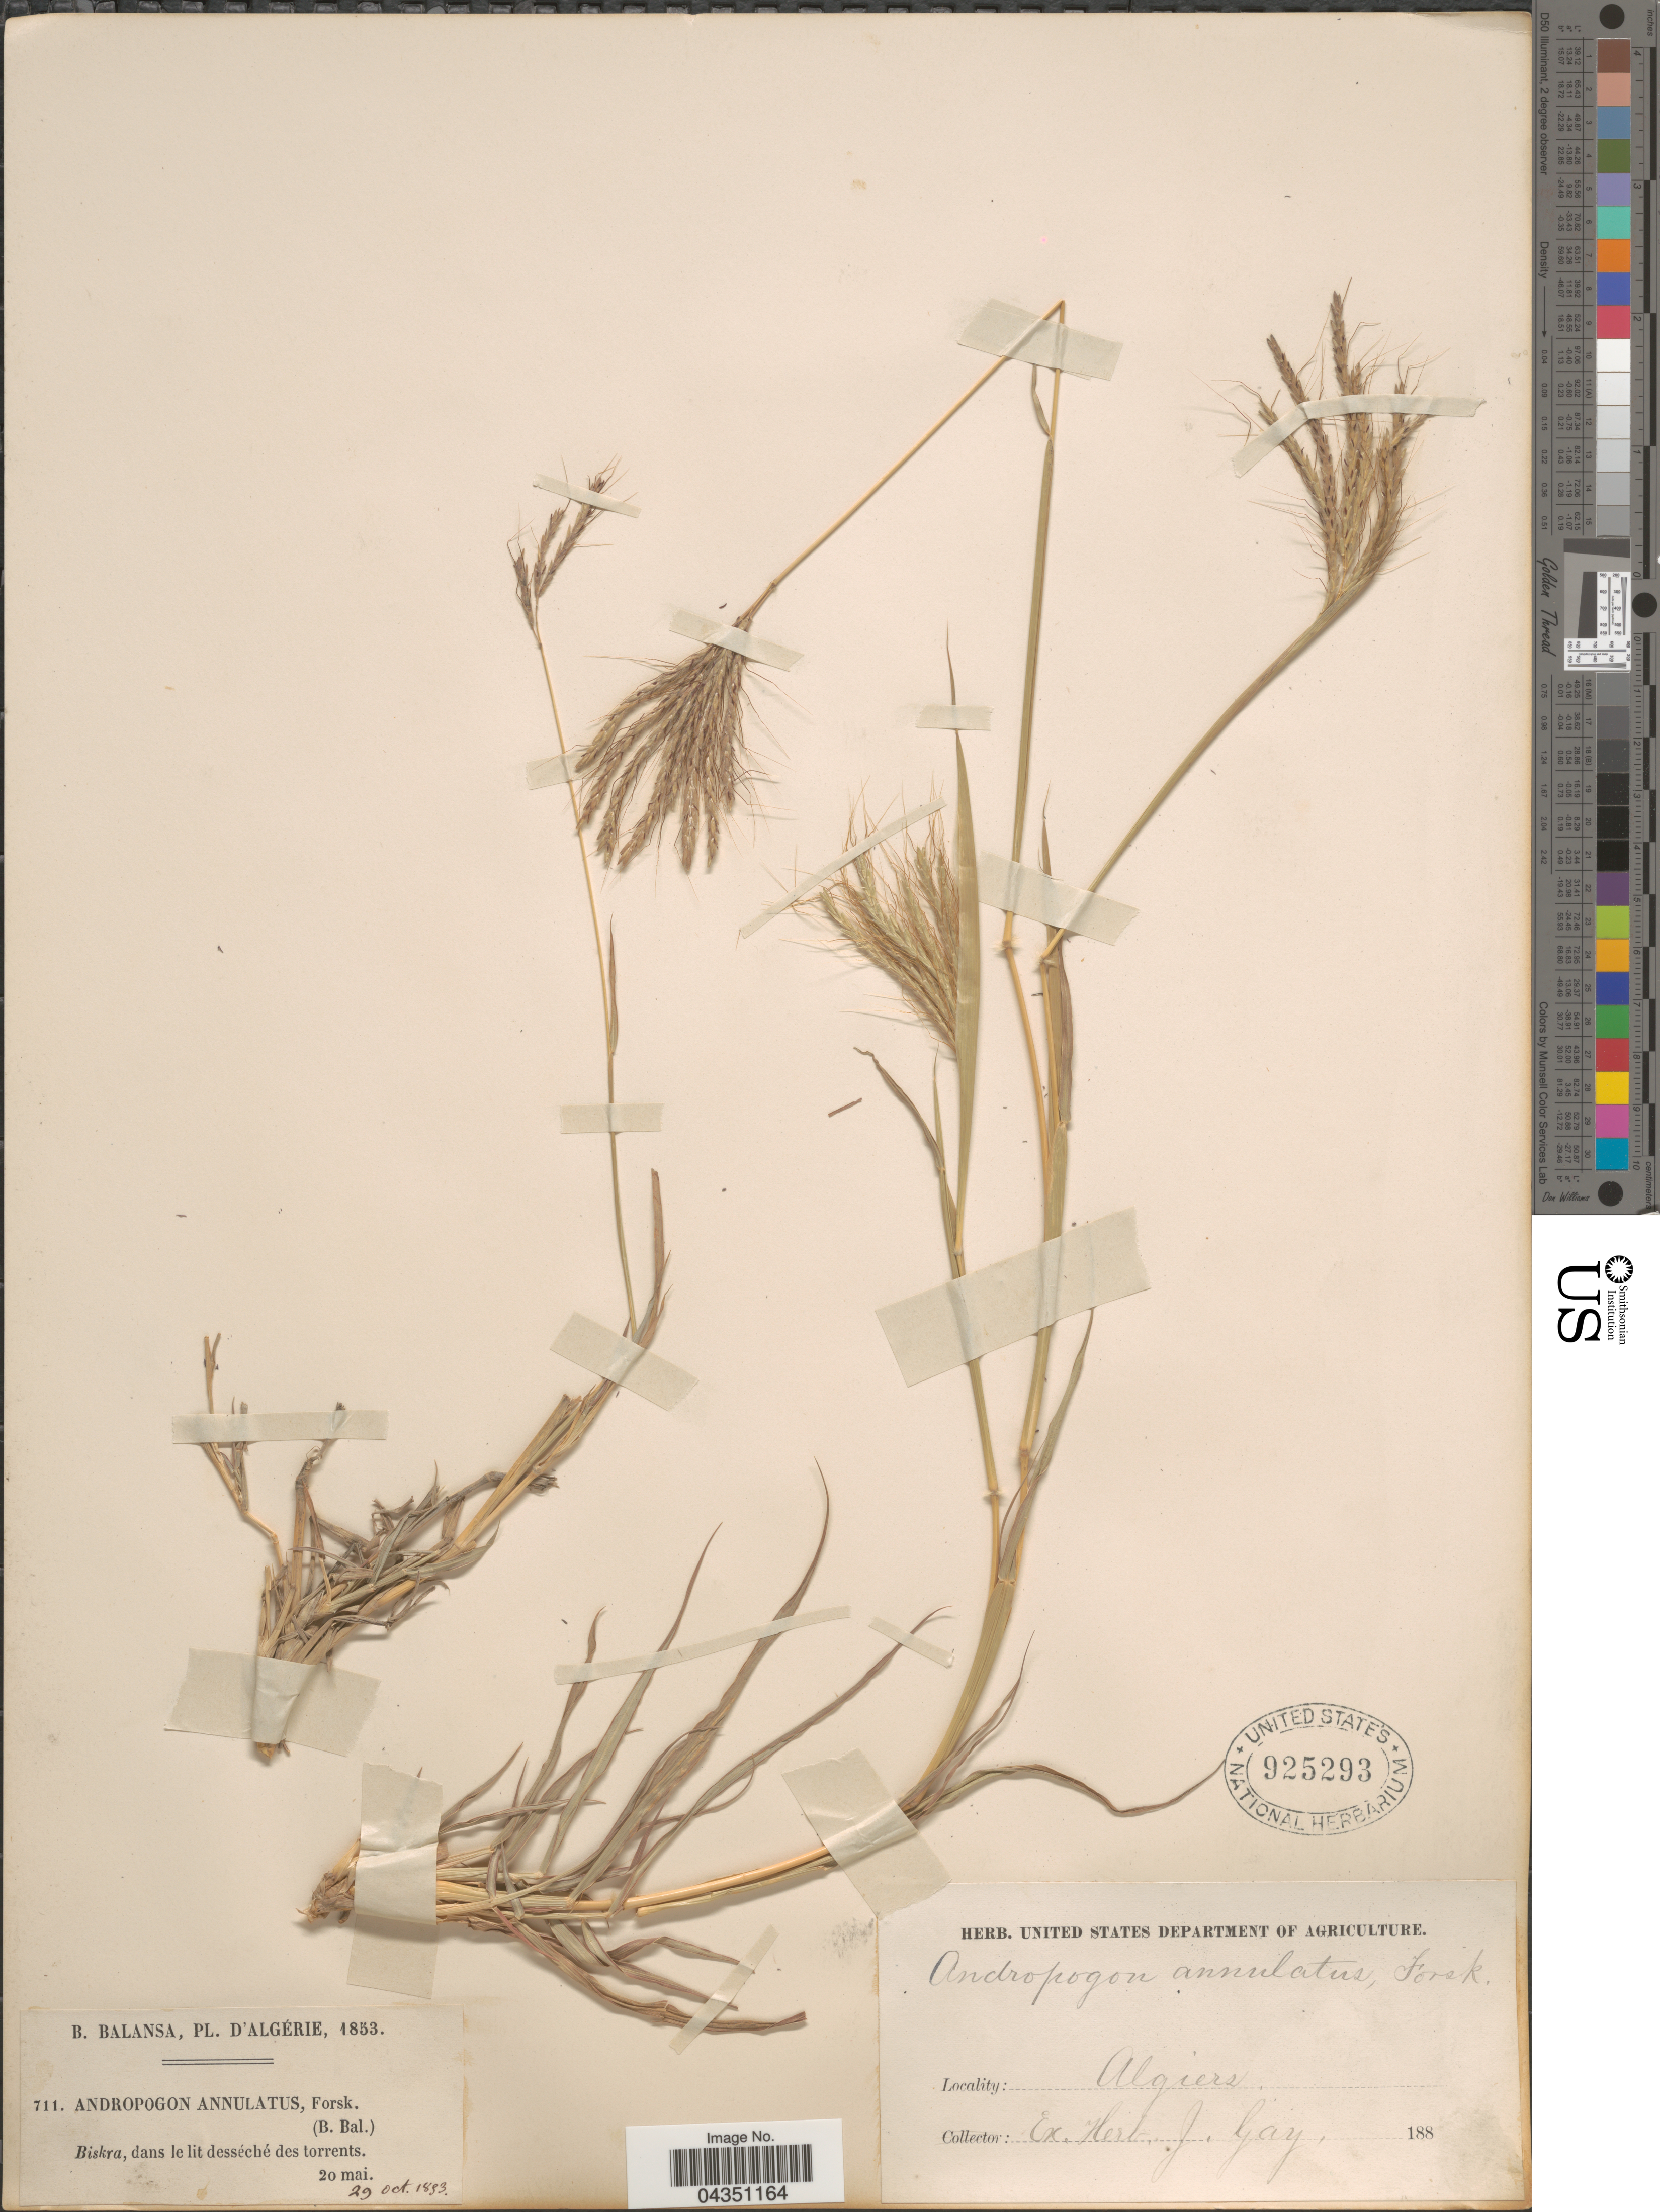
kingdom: Plantae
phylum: Tracheophyta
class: Liliopsida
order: Poales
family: Poaceae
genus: Dichanthium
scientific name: Dichanthium annulatum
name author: (Forssk.) Stapf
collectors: B. Balansa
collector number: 711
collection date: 1853-05-20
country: Algeria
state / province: Biskra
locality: Dans le lit desséché des torrents. Algiers.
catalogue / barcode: US 925293